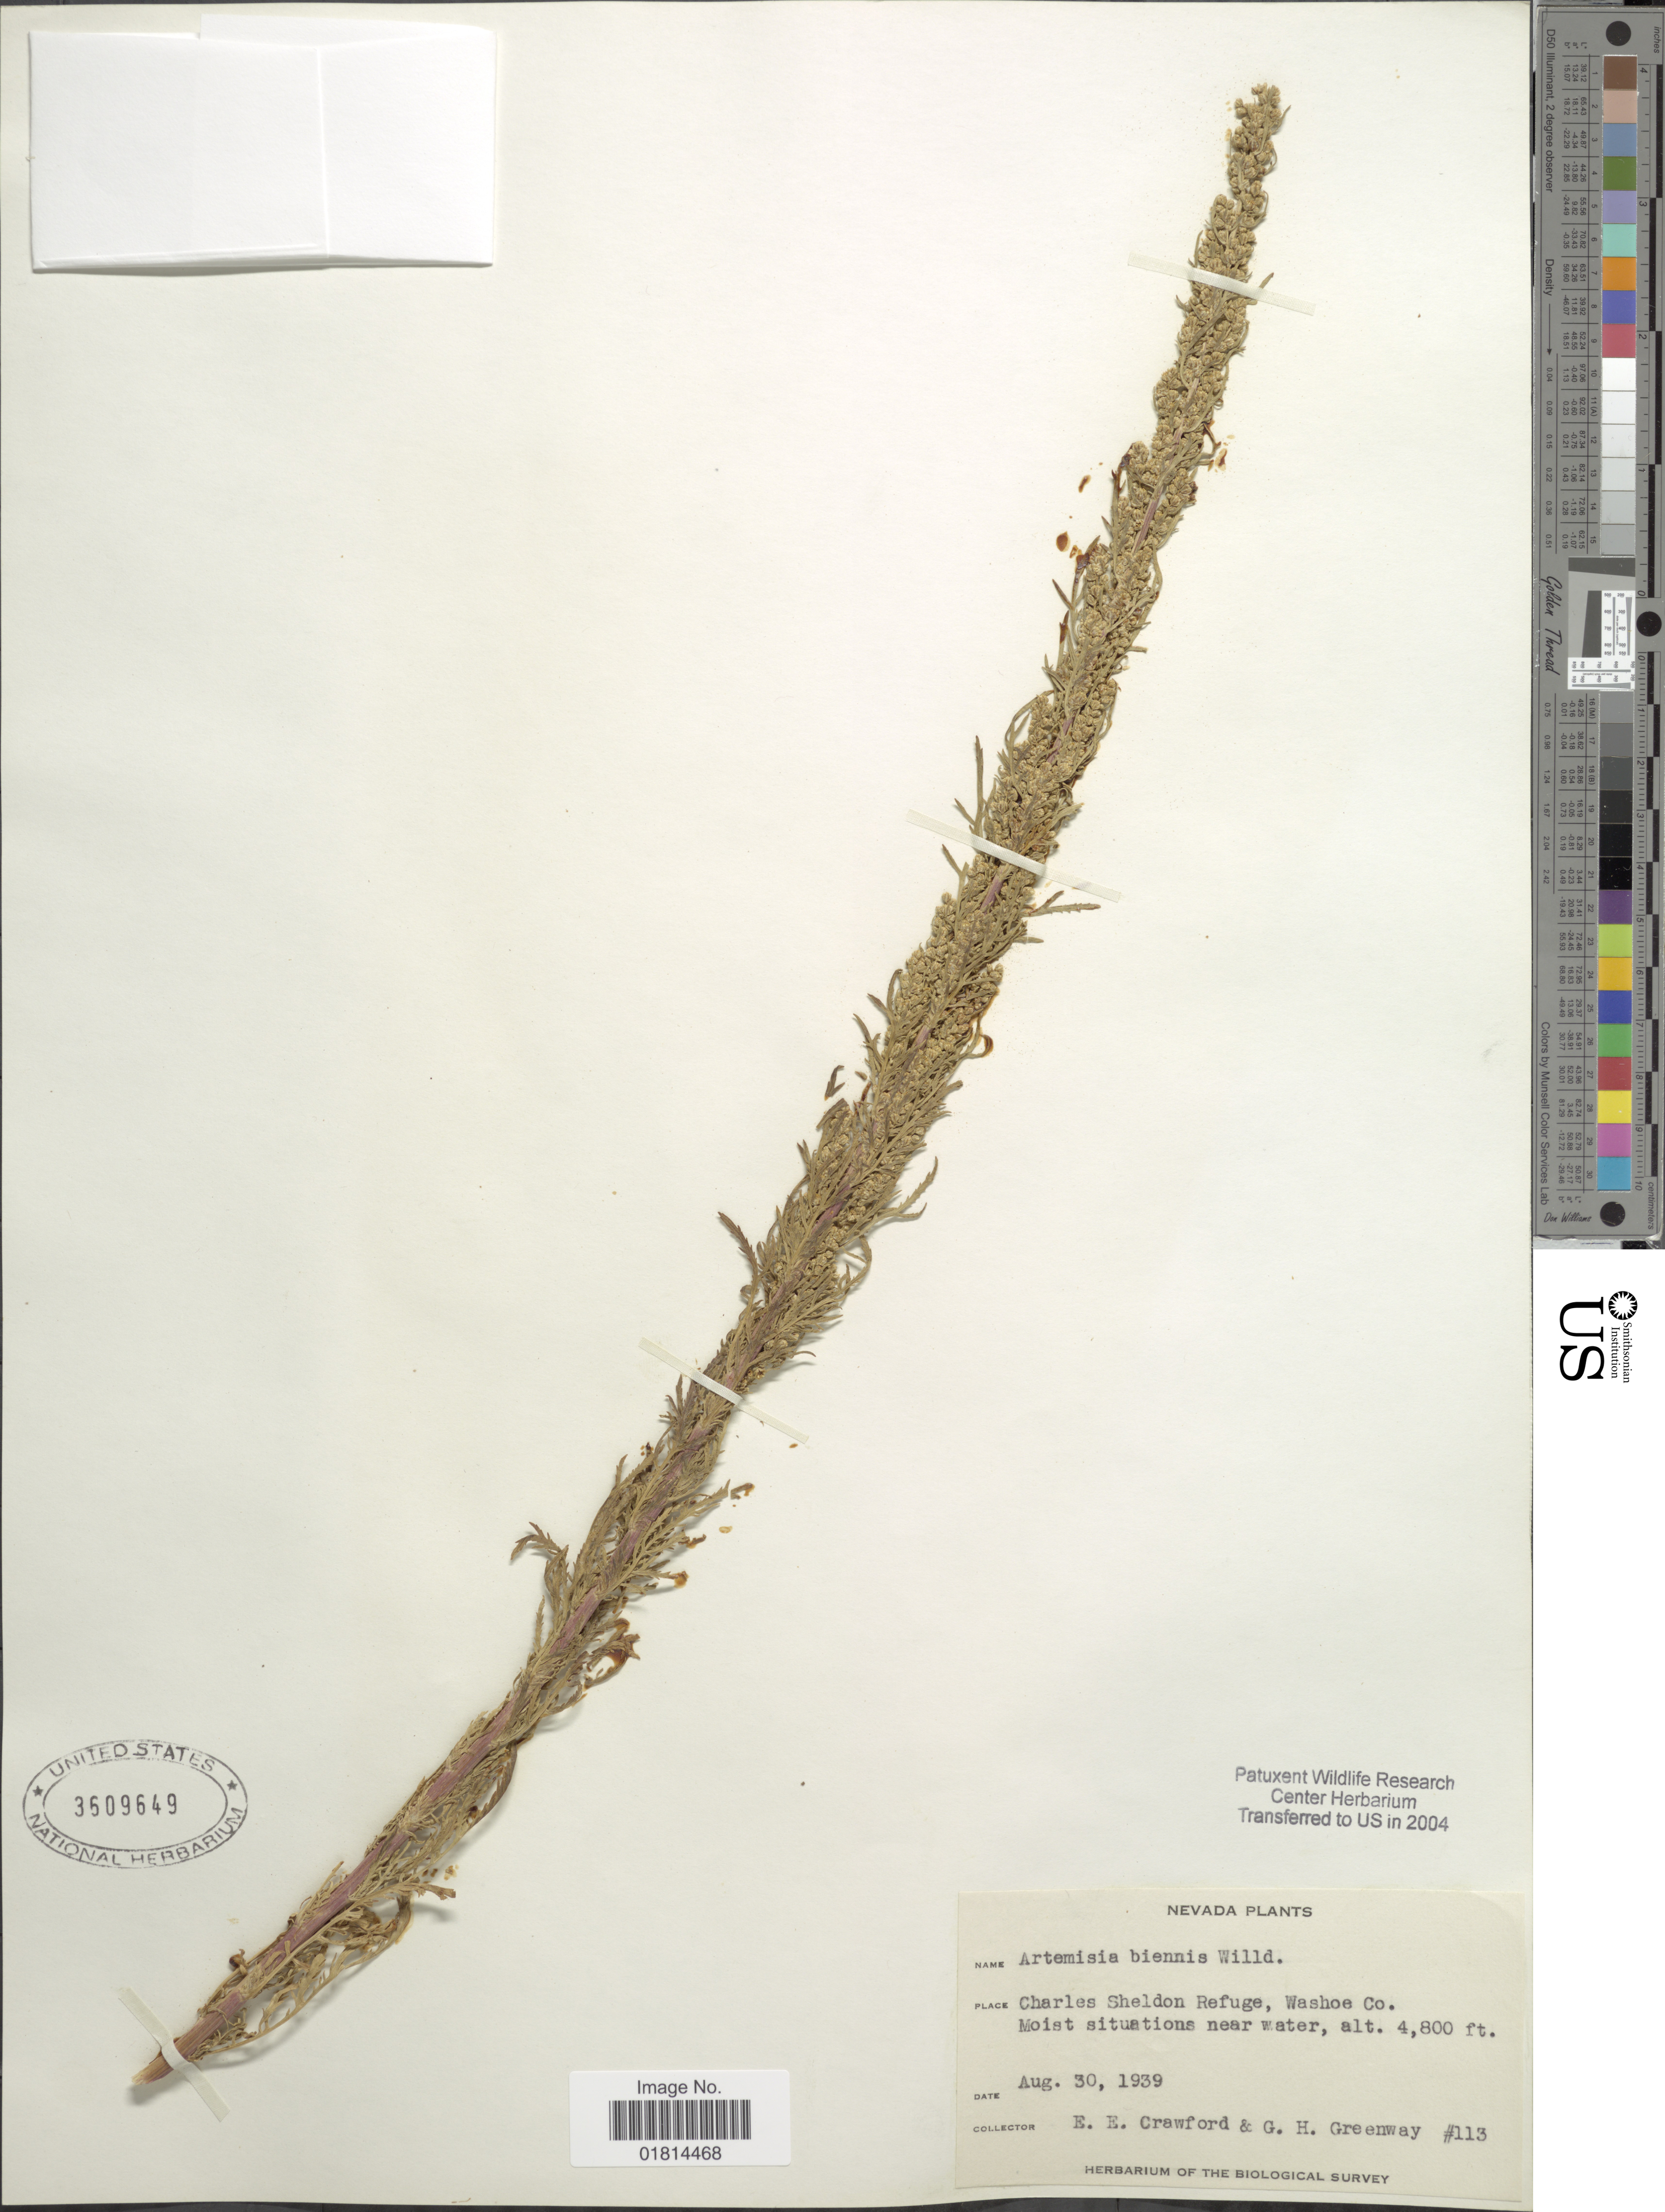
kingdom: Plantae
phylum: Tracheophyta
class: Magnoliopsida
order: Asterales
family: Asteraceae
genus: Artemisia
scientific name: Artemisia biennis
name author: Willd.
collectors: E. Crawford & G. Greenway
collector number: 113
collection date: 1939-08-30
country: United States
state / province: Nevada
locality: Charles Sheldon Refuge, Washoe Co.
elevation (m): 1463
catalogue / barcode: US 3609649